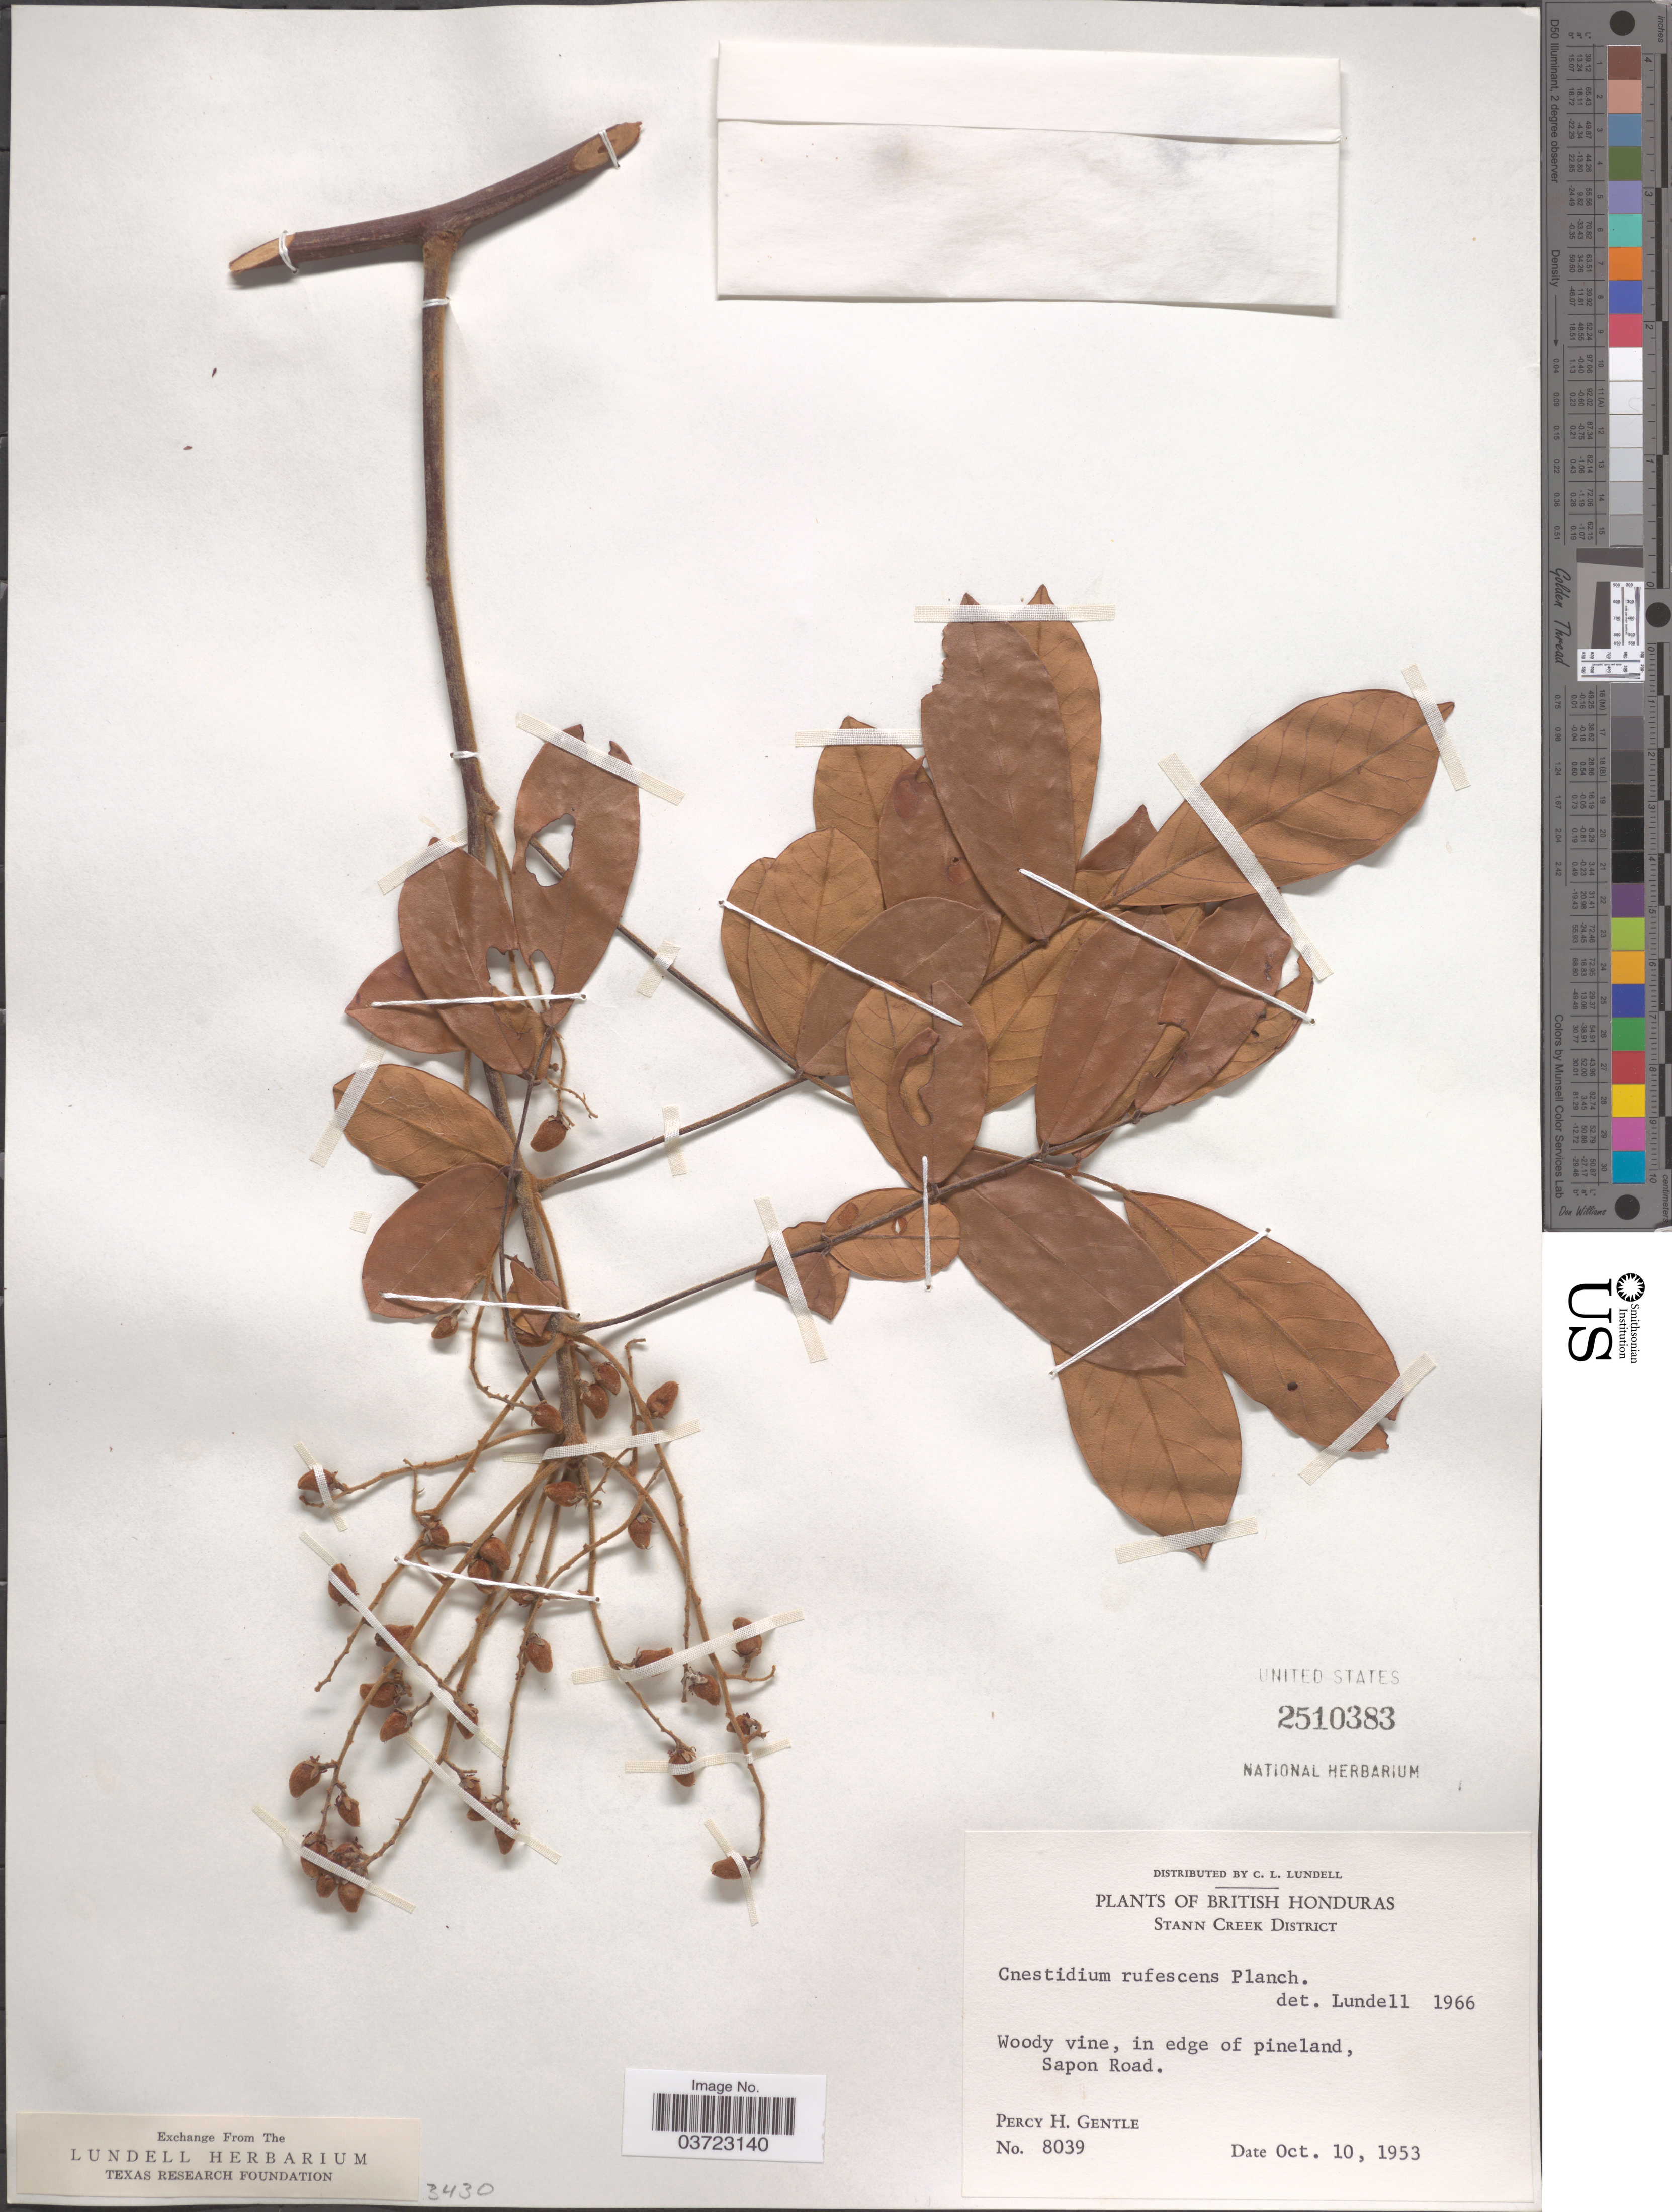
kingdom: Plantae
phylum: Tracheophyta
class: Magnoliopsida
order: Oxalidales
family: Connaraceae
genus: Cnestidium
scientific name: Cnestidium rufescens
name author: Planch.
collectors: P. H. Gentle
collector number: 8039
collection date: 1953-10-10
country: Belize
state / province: Stann Creek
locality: Stan Creek District. Sapon Road.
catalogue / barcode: US 2510383